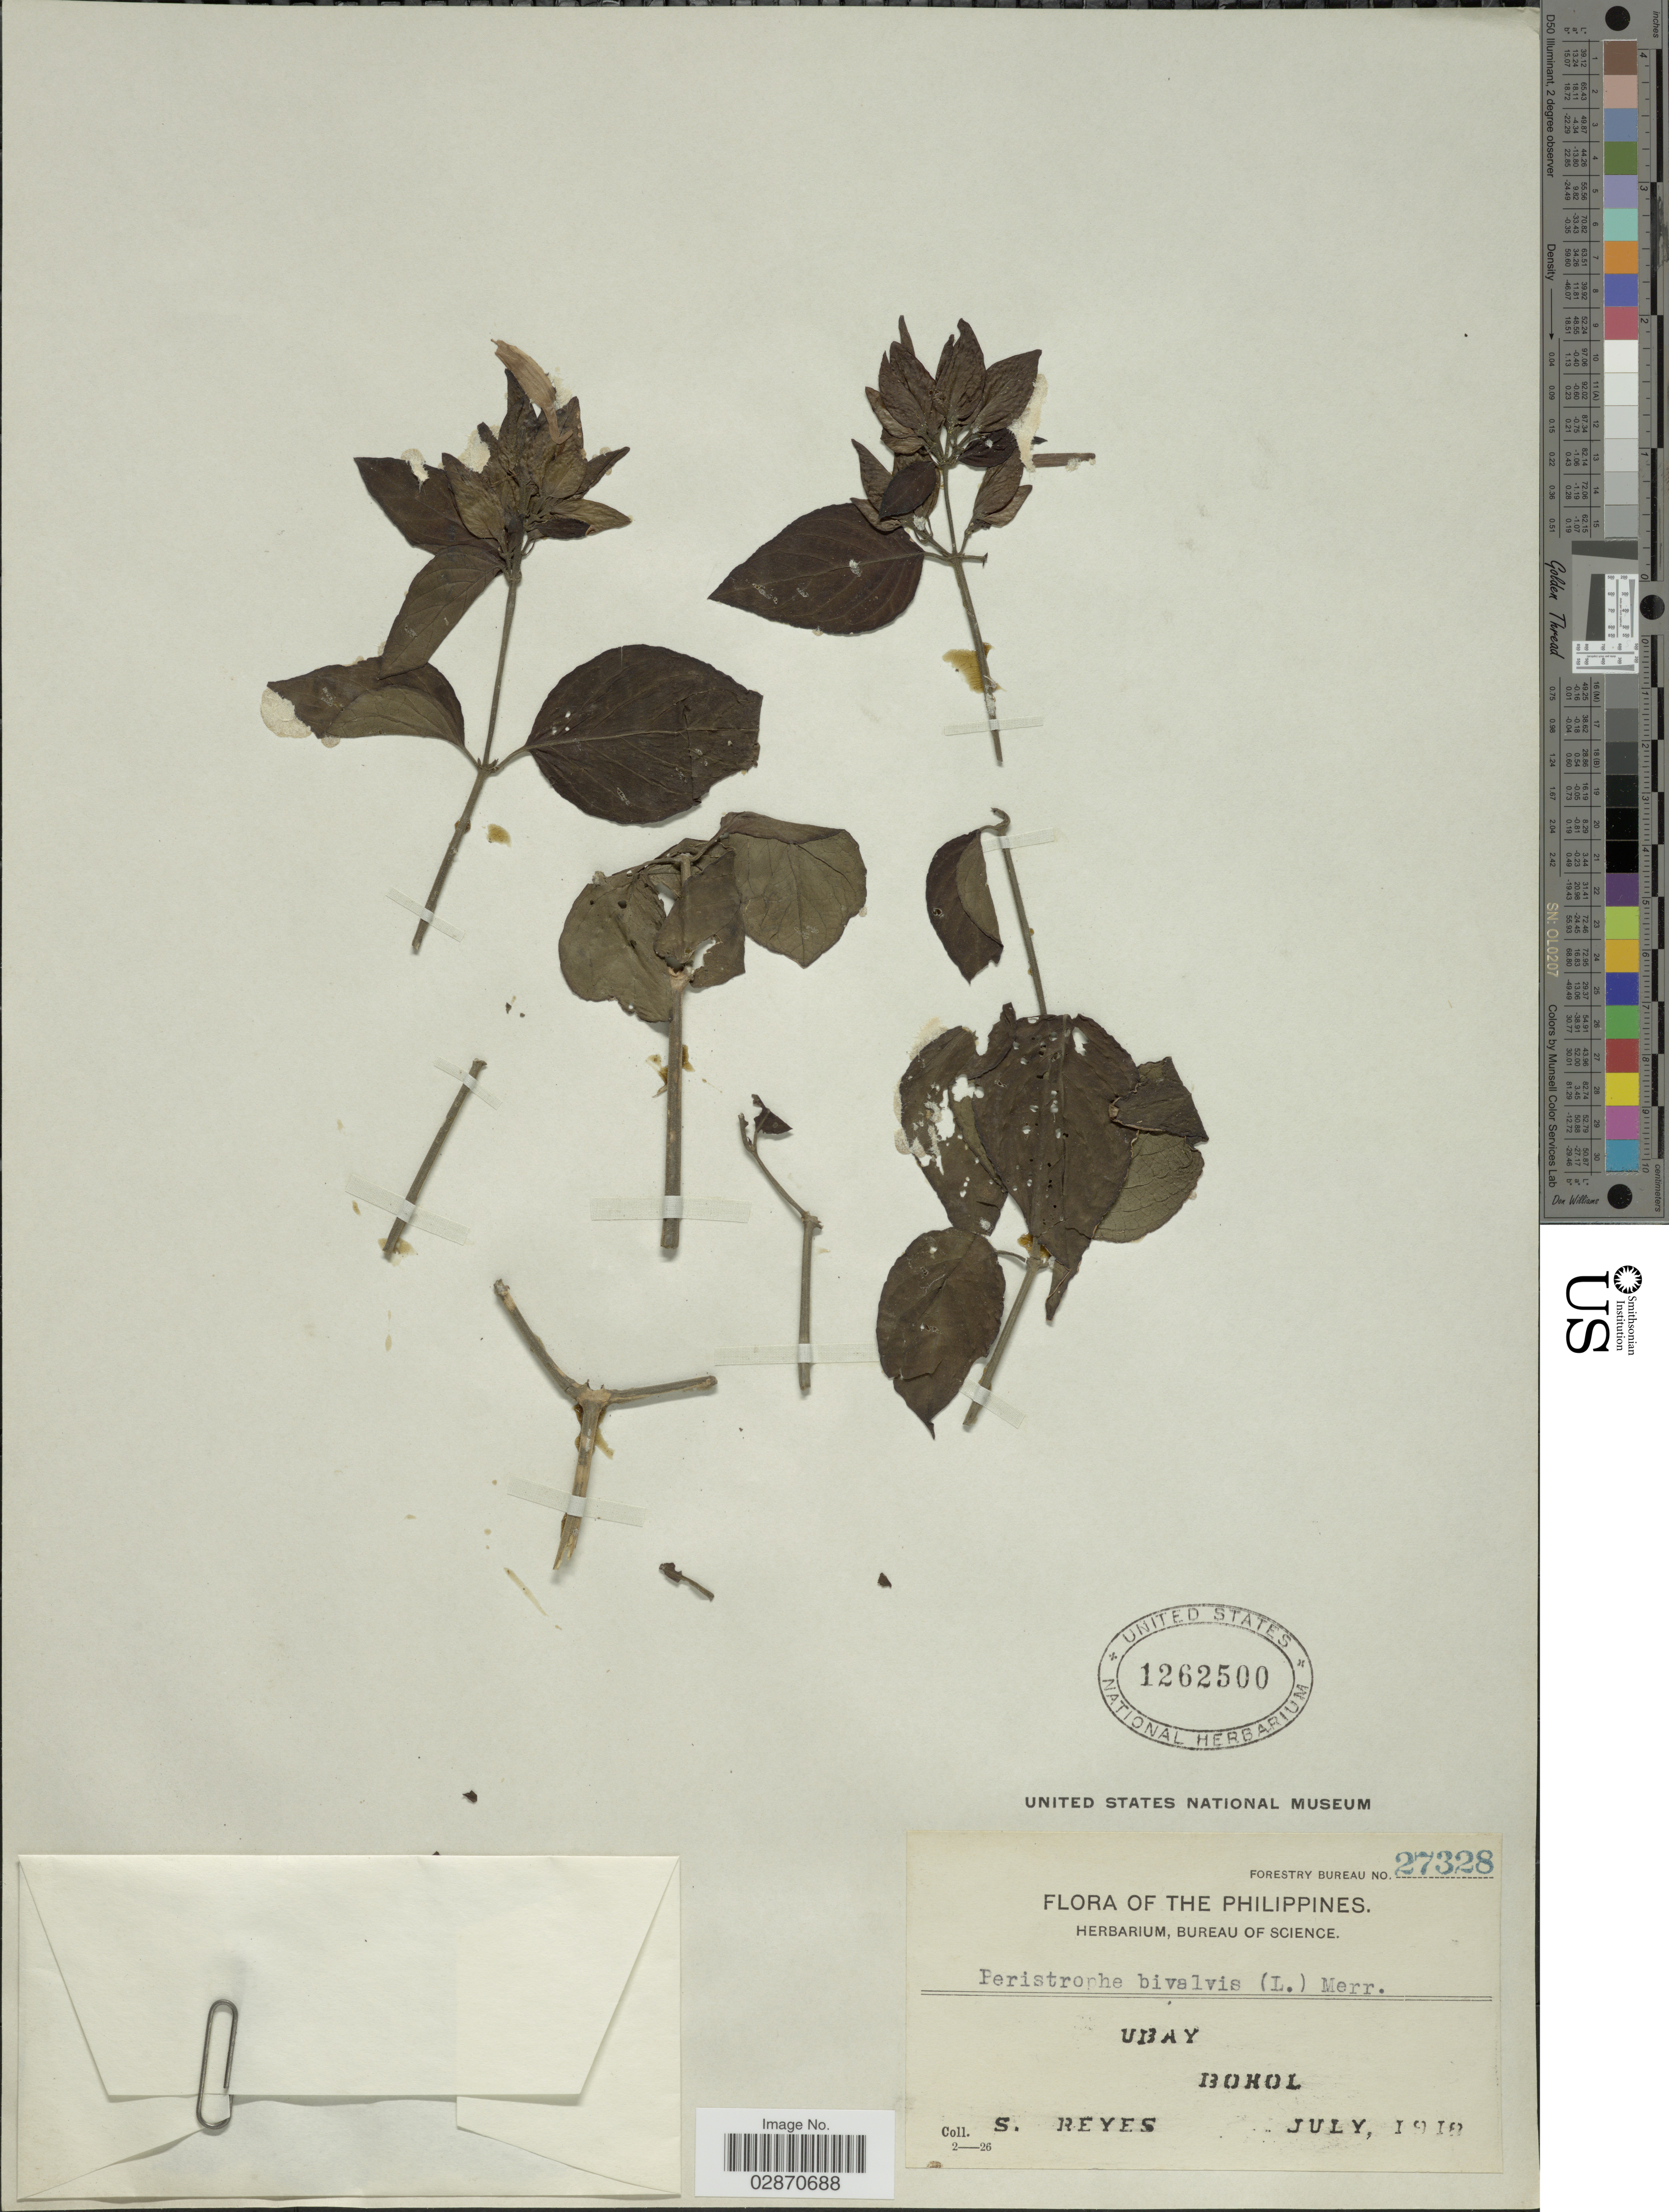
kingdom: Plantae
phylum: Tracheophyta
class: Magnoliopsida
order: Lamiales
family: Acanthaceae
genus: Peristrophe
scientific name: Peristrophe bivalvis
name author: (L.) Merr.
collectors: S. Reyes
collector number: Forestry Bureau 27328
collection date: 1918-07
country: Philippines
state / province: Central Visayas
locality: Ubay. Bohol.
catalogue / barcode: US 1262500